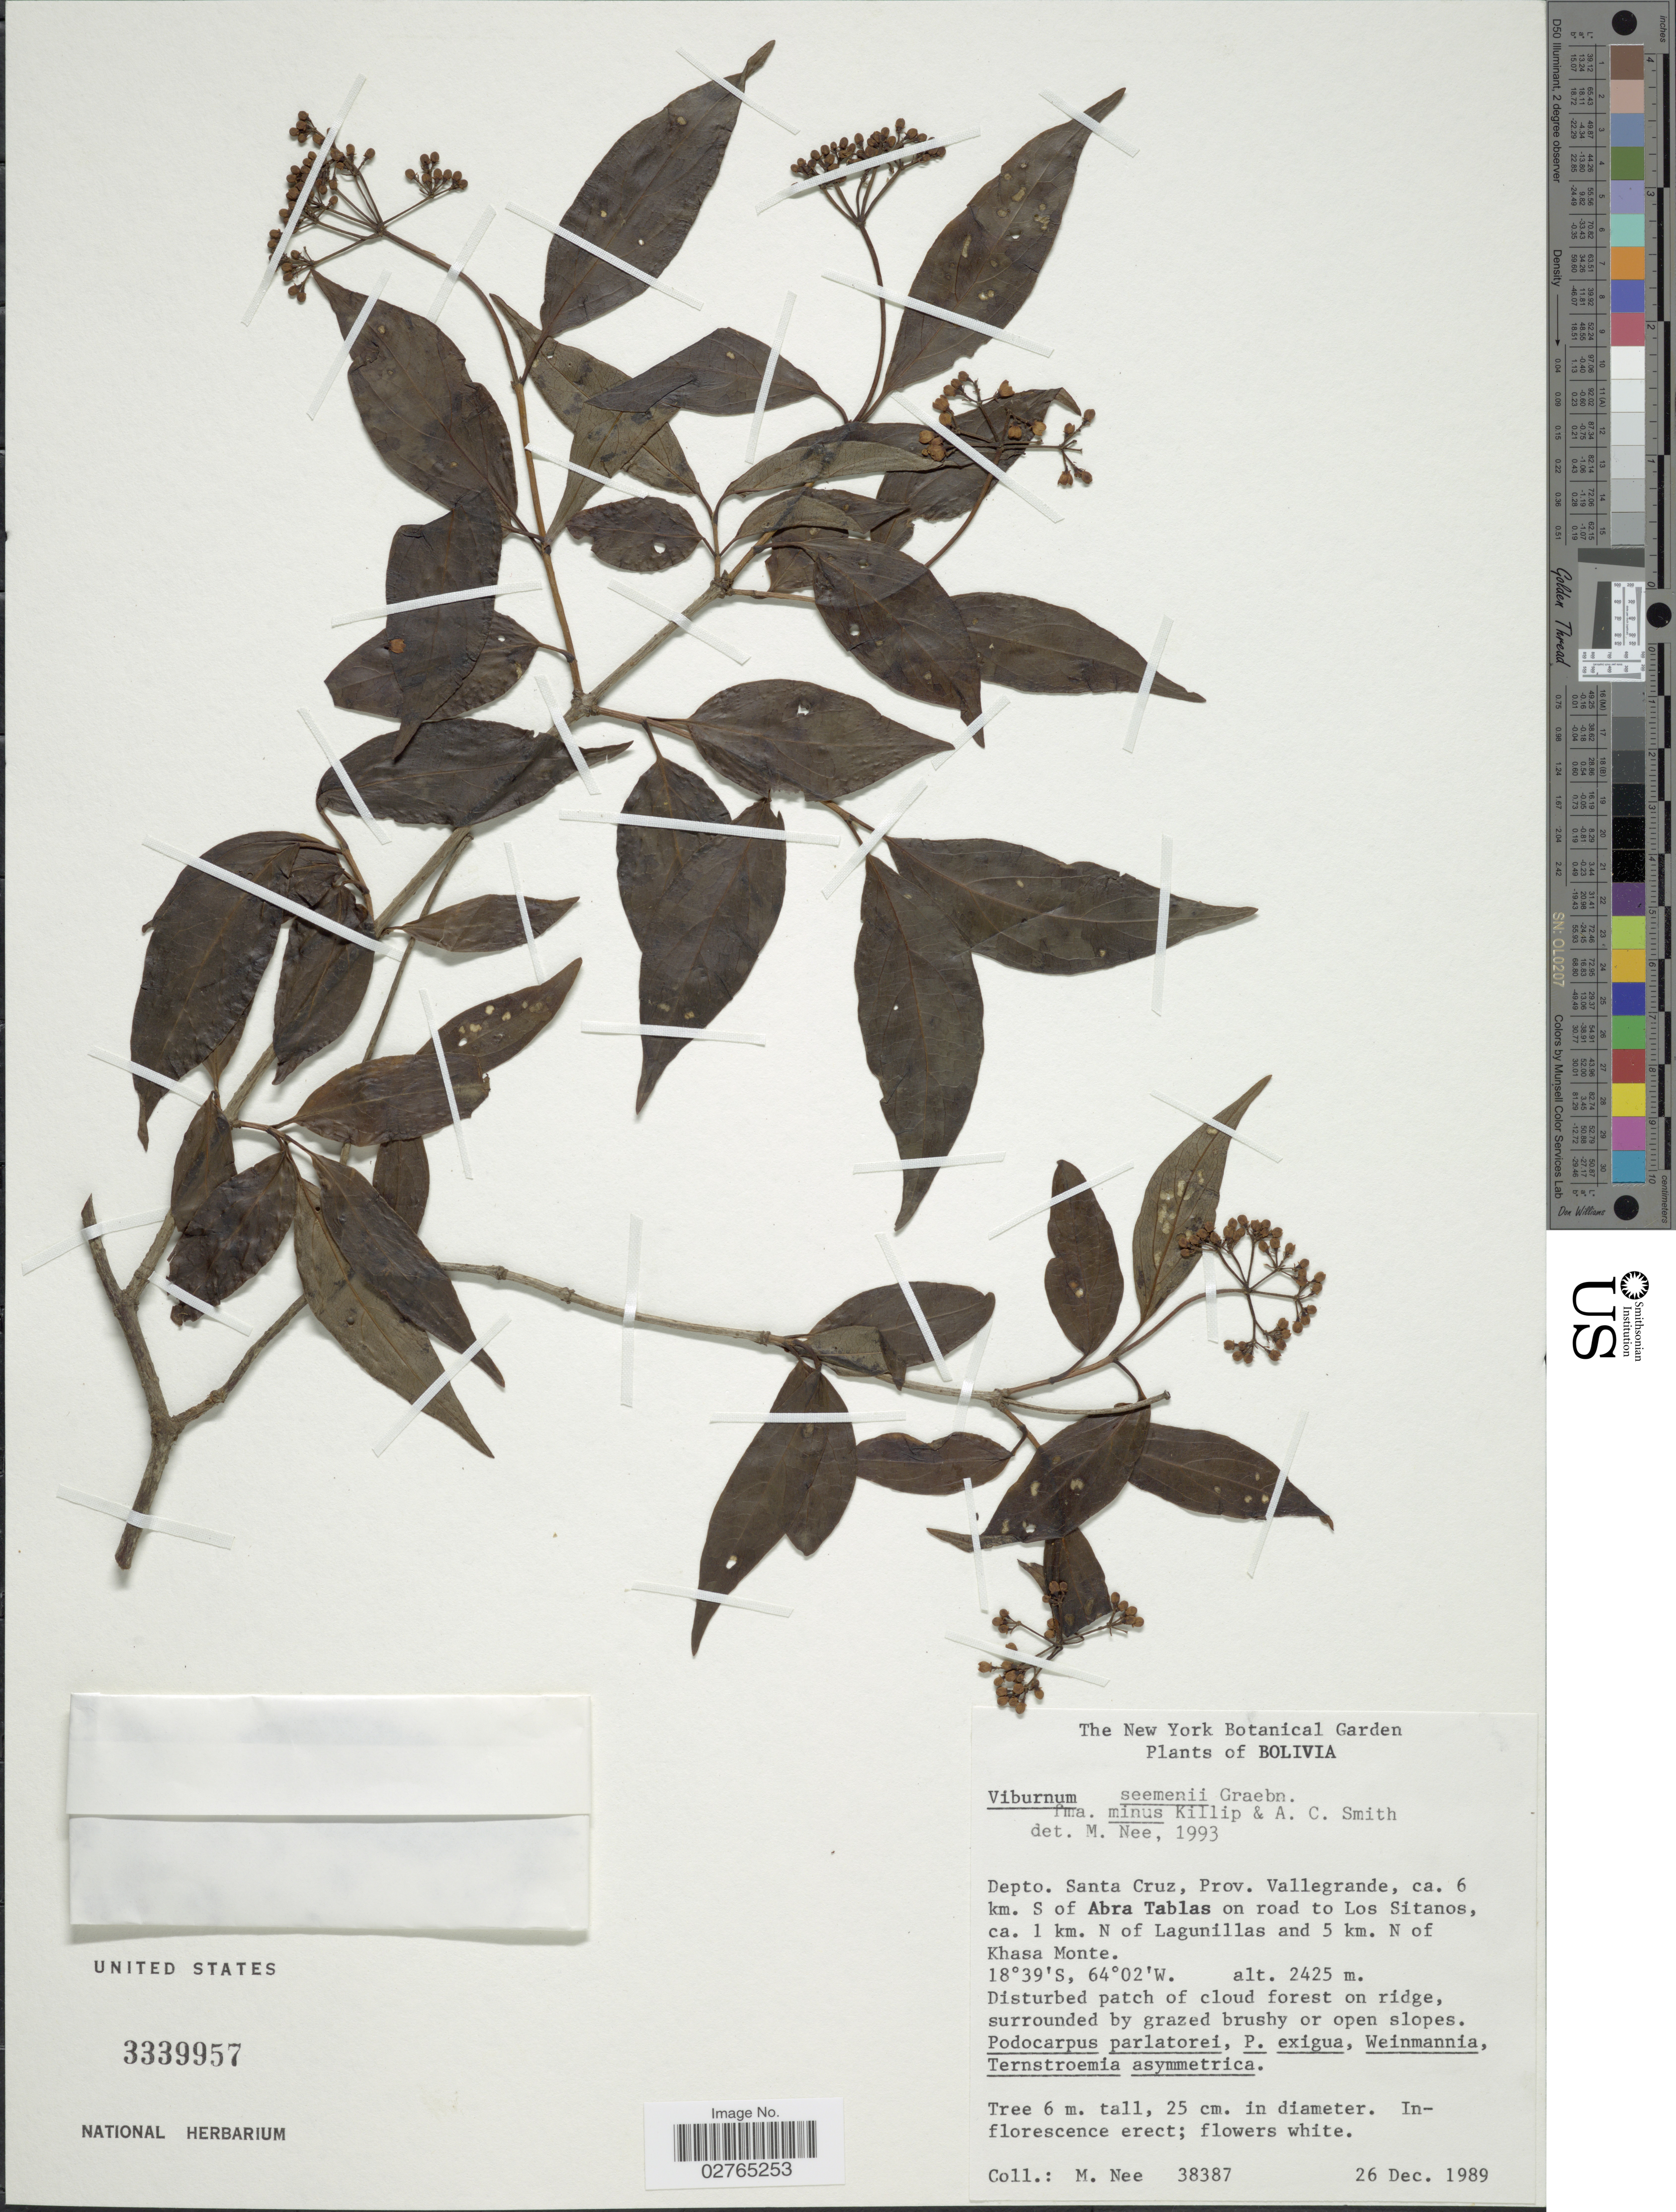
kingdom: Plantae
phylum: Tracheophyta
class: Magnoliopsida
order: Dipsacales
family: Viburnaceae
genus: Viburnum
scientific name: Viburnum seemenii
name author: Graebn. in Urb.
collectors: M. Nee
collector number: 38387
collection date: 1989-12-26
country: Bolivia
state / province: Santa Cruz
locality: Depto. Santa Cruz, Prov. Vallegrande, ca. 6 km. S of Abra Tablas on road to Los Sitanos, ca. 1 km. N of Lagunillas and 5 km. N of Khasa Monte.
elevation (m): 2425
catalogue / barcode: US 3339957